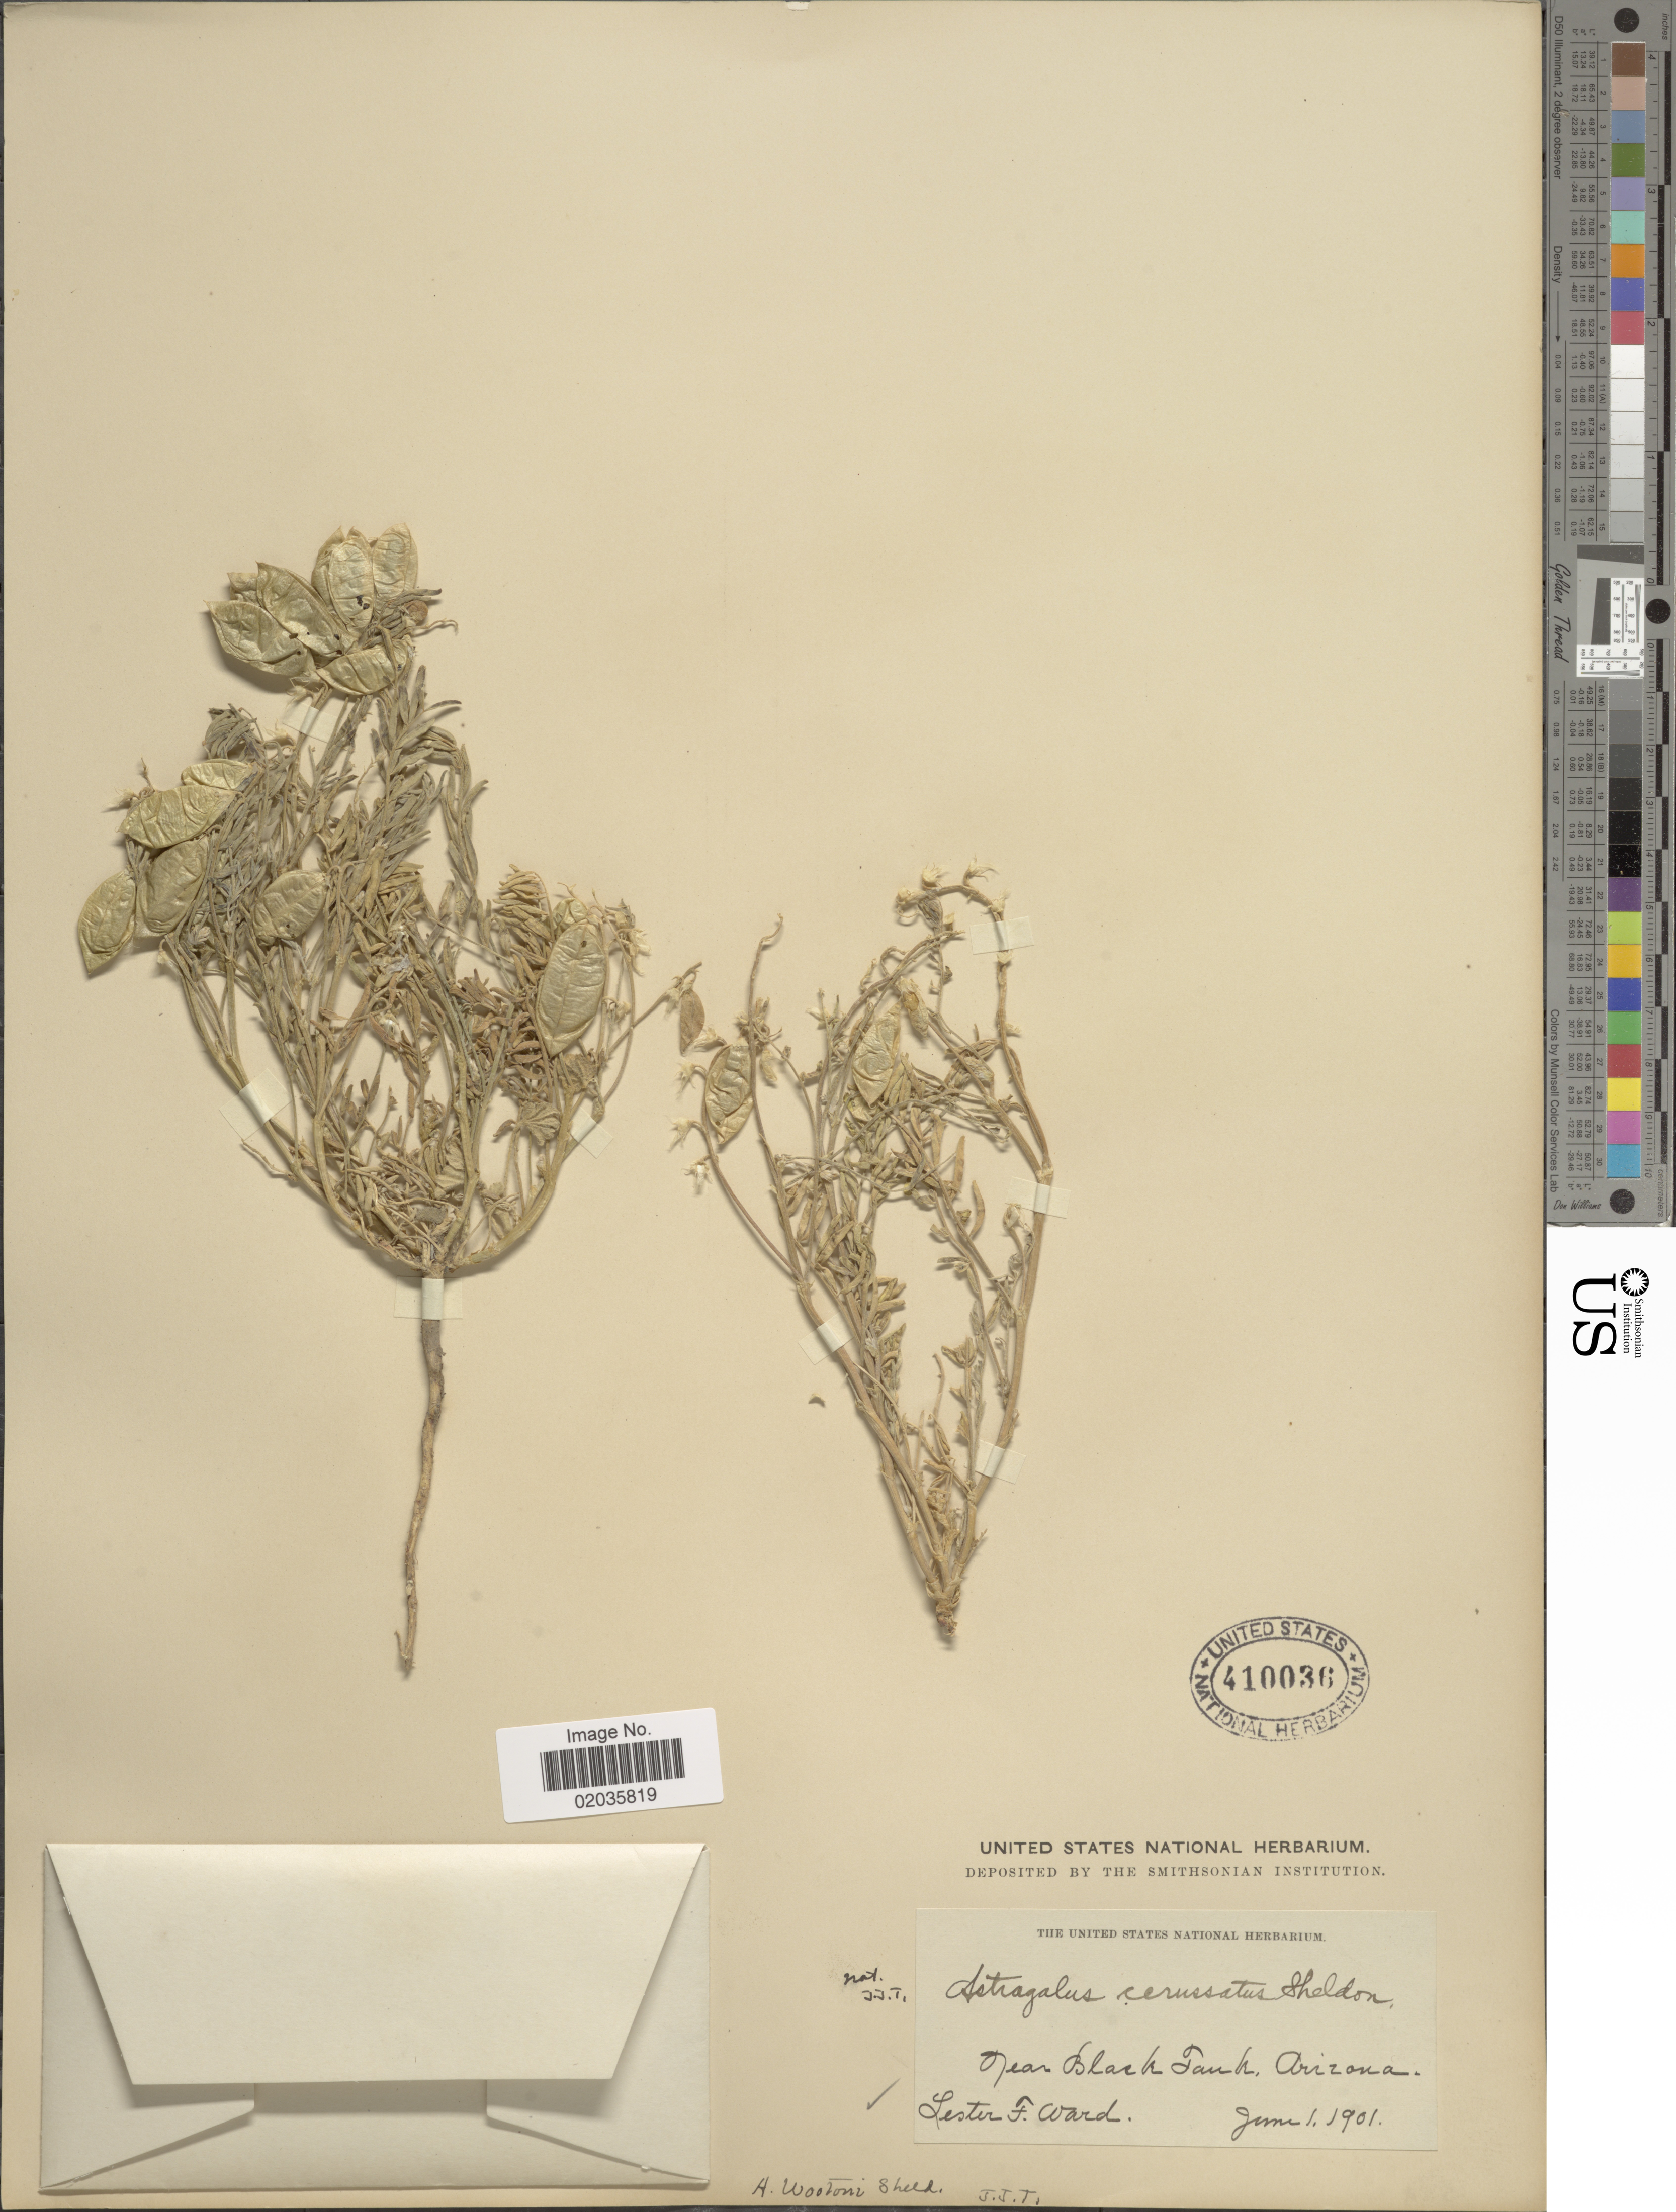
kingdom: Plantae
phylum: Tracheophyta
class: Magnoliopsida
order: Fabales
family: Fabaceae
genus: Astragalus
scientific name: Astragalus wootonii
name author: E. Sheld.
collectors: L. F. Ward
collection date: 1901-06-01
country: United States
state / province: Arizona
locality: Near Black Tank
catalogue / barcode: US 410036